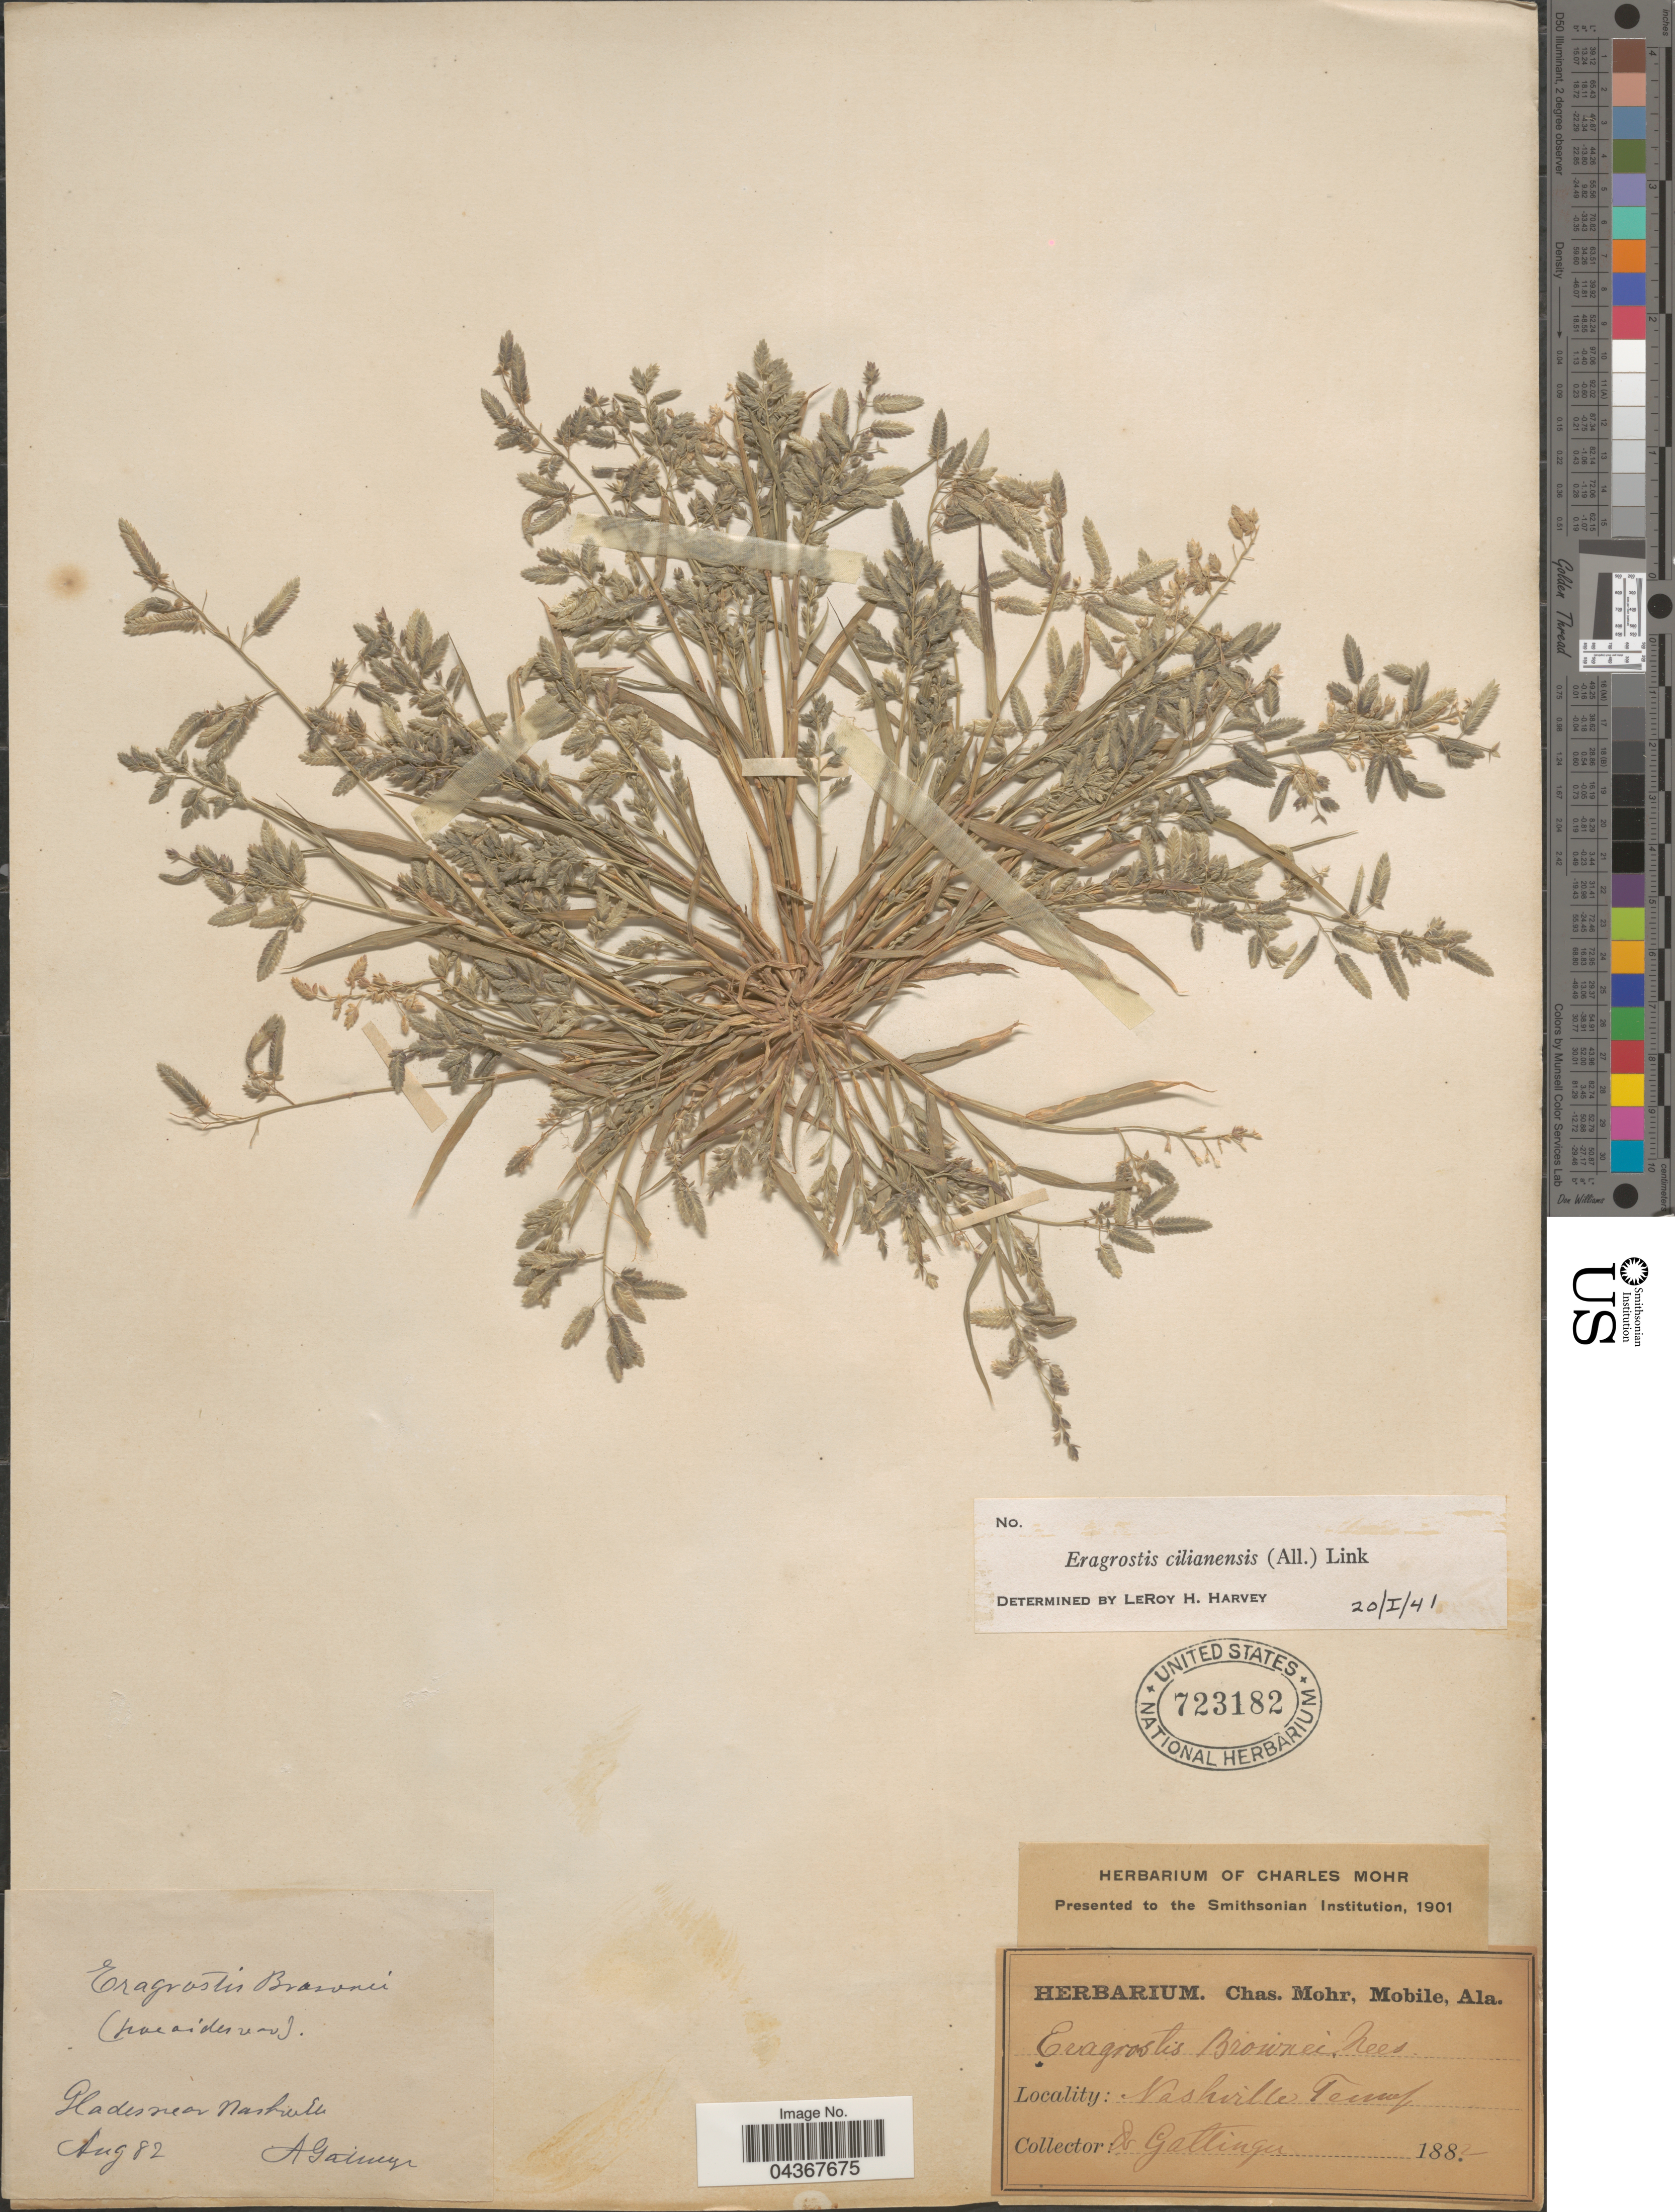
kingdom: Plantae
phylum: Tracheophyta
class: Liliopsida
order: Poales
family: Poaceae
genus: Eragrostis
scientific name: Eragrostis cilianensis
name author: (Bellardi) Vignolo ex Janch.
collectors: A. Gattinger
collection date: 1882-08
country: United States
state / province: Tennessee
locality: Glades near Nashville.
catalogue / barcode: US 723182